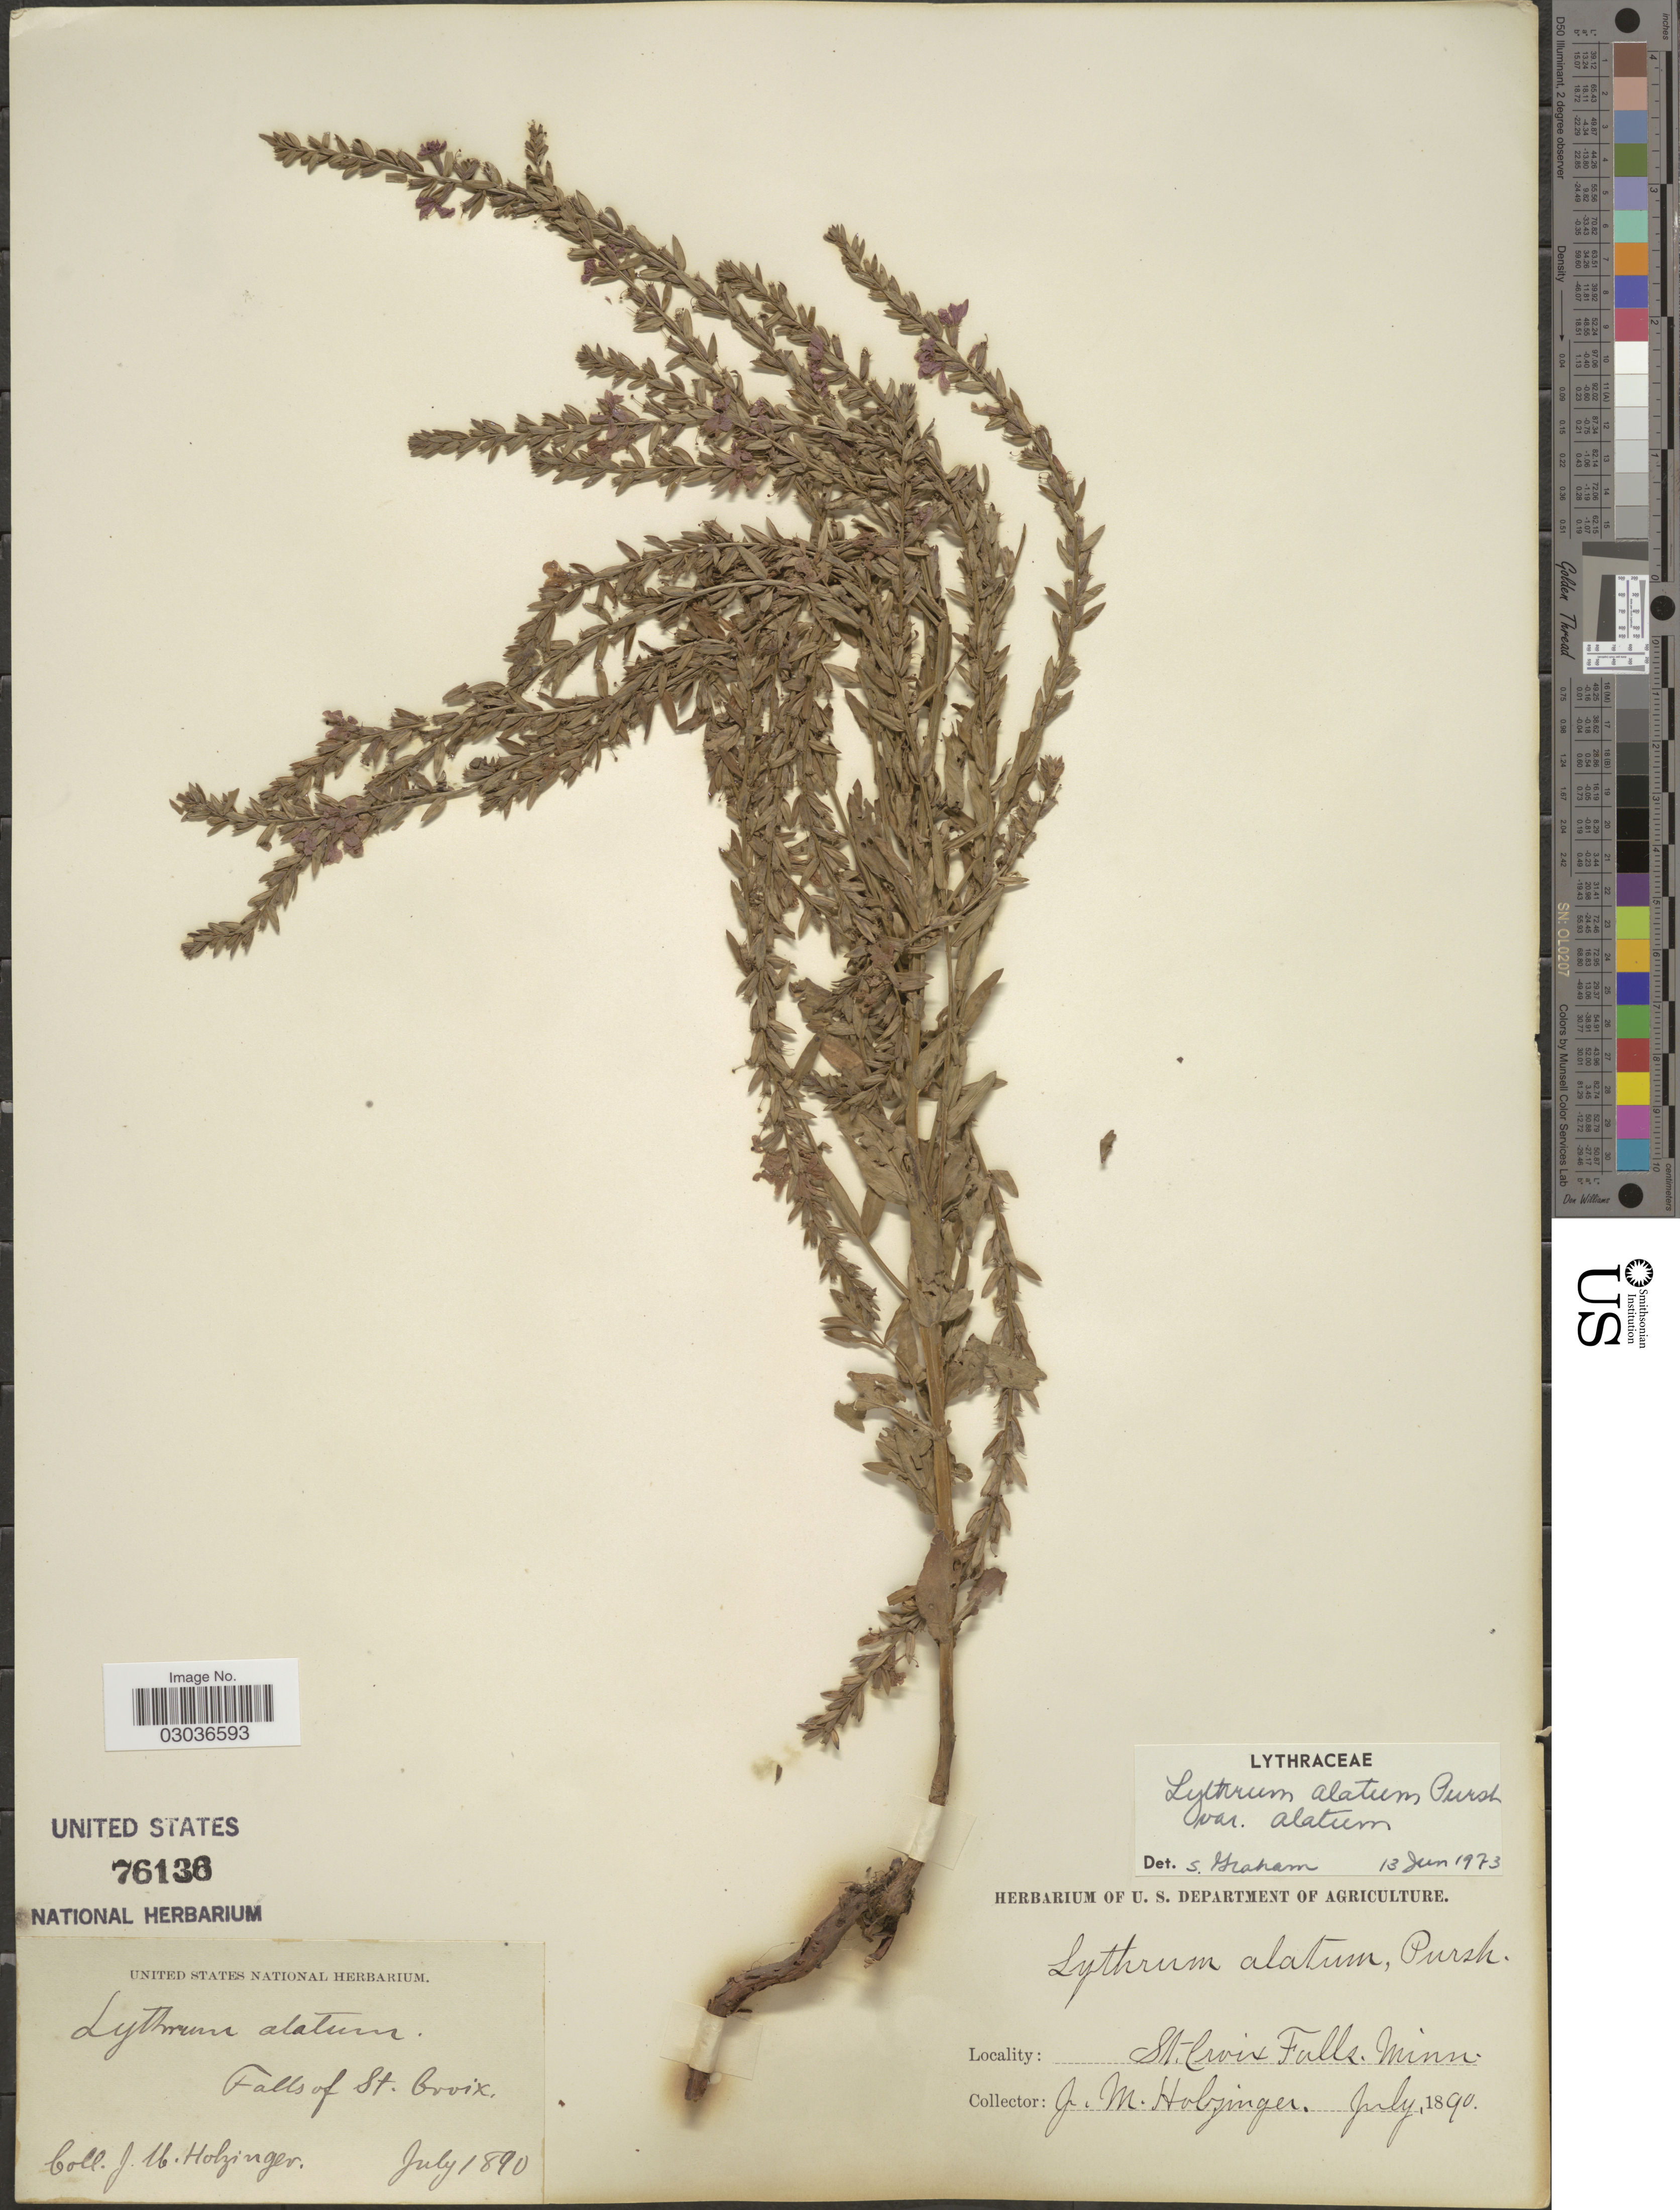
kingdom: Plantae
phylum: Tracheophyta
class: Magnoliopsida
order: Myrtales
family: Lythraceae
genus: Lythrum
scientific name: Lythrum alatum var. alatum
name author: Pursh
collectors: J. M. Holzinger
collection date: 1890-07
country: United States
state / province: Minnesota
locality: Falls of St. Croix. Minn.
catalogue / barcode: US 76136